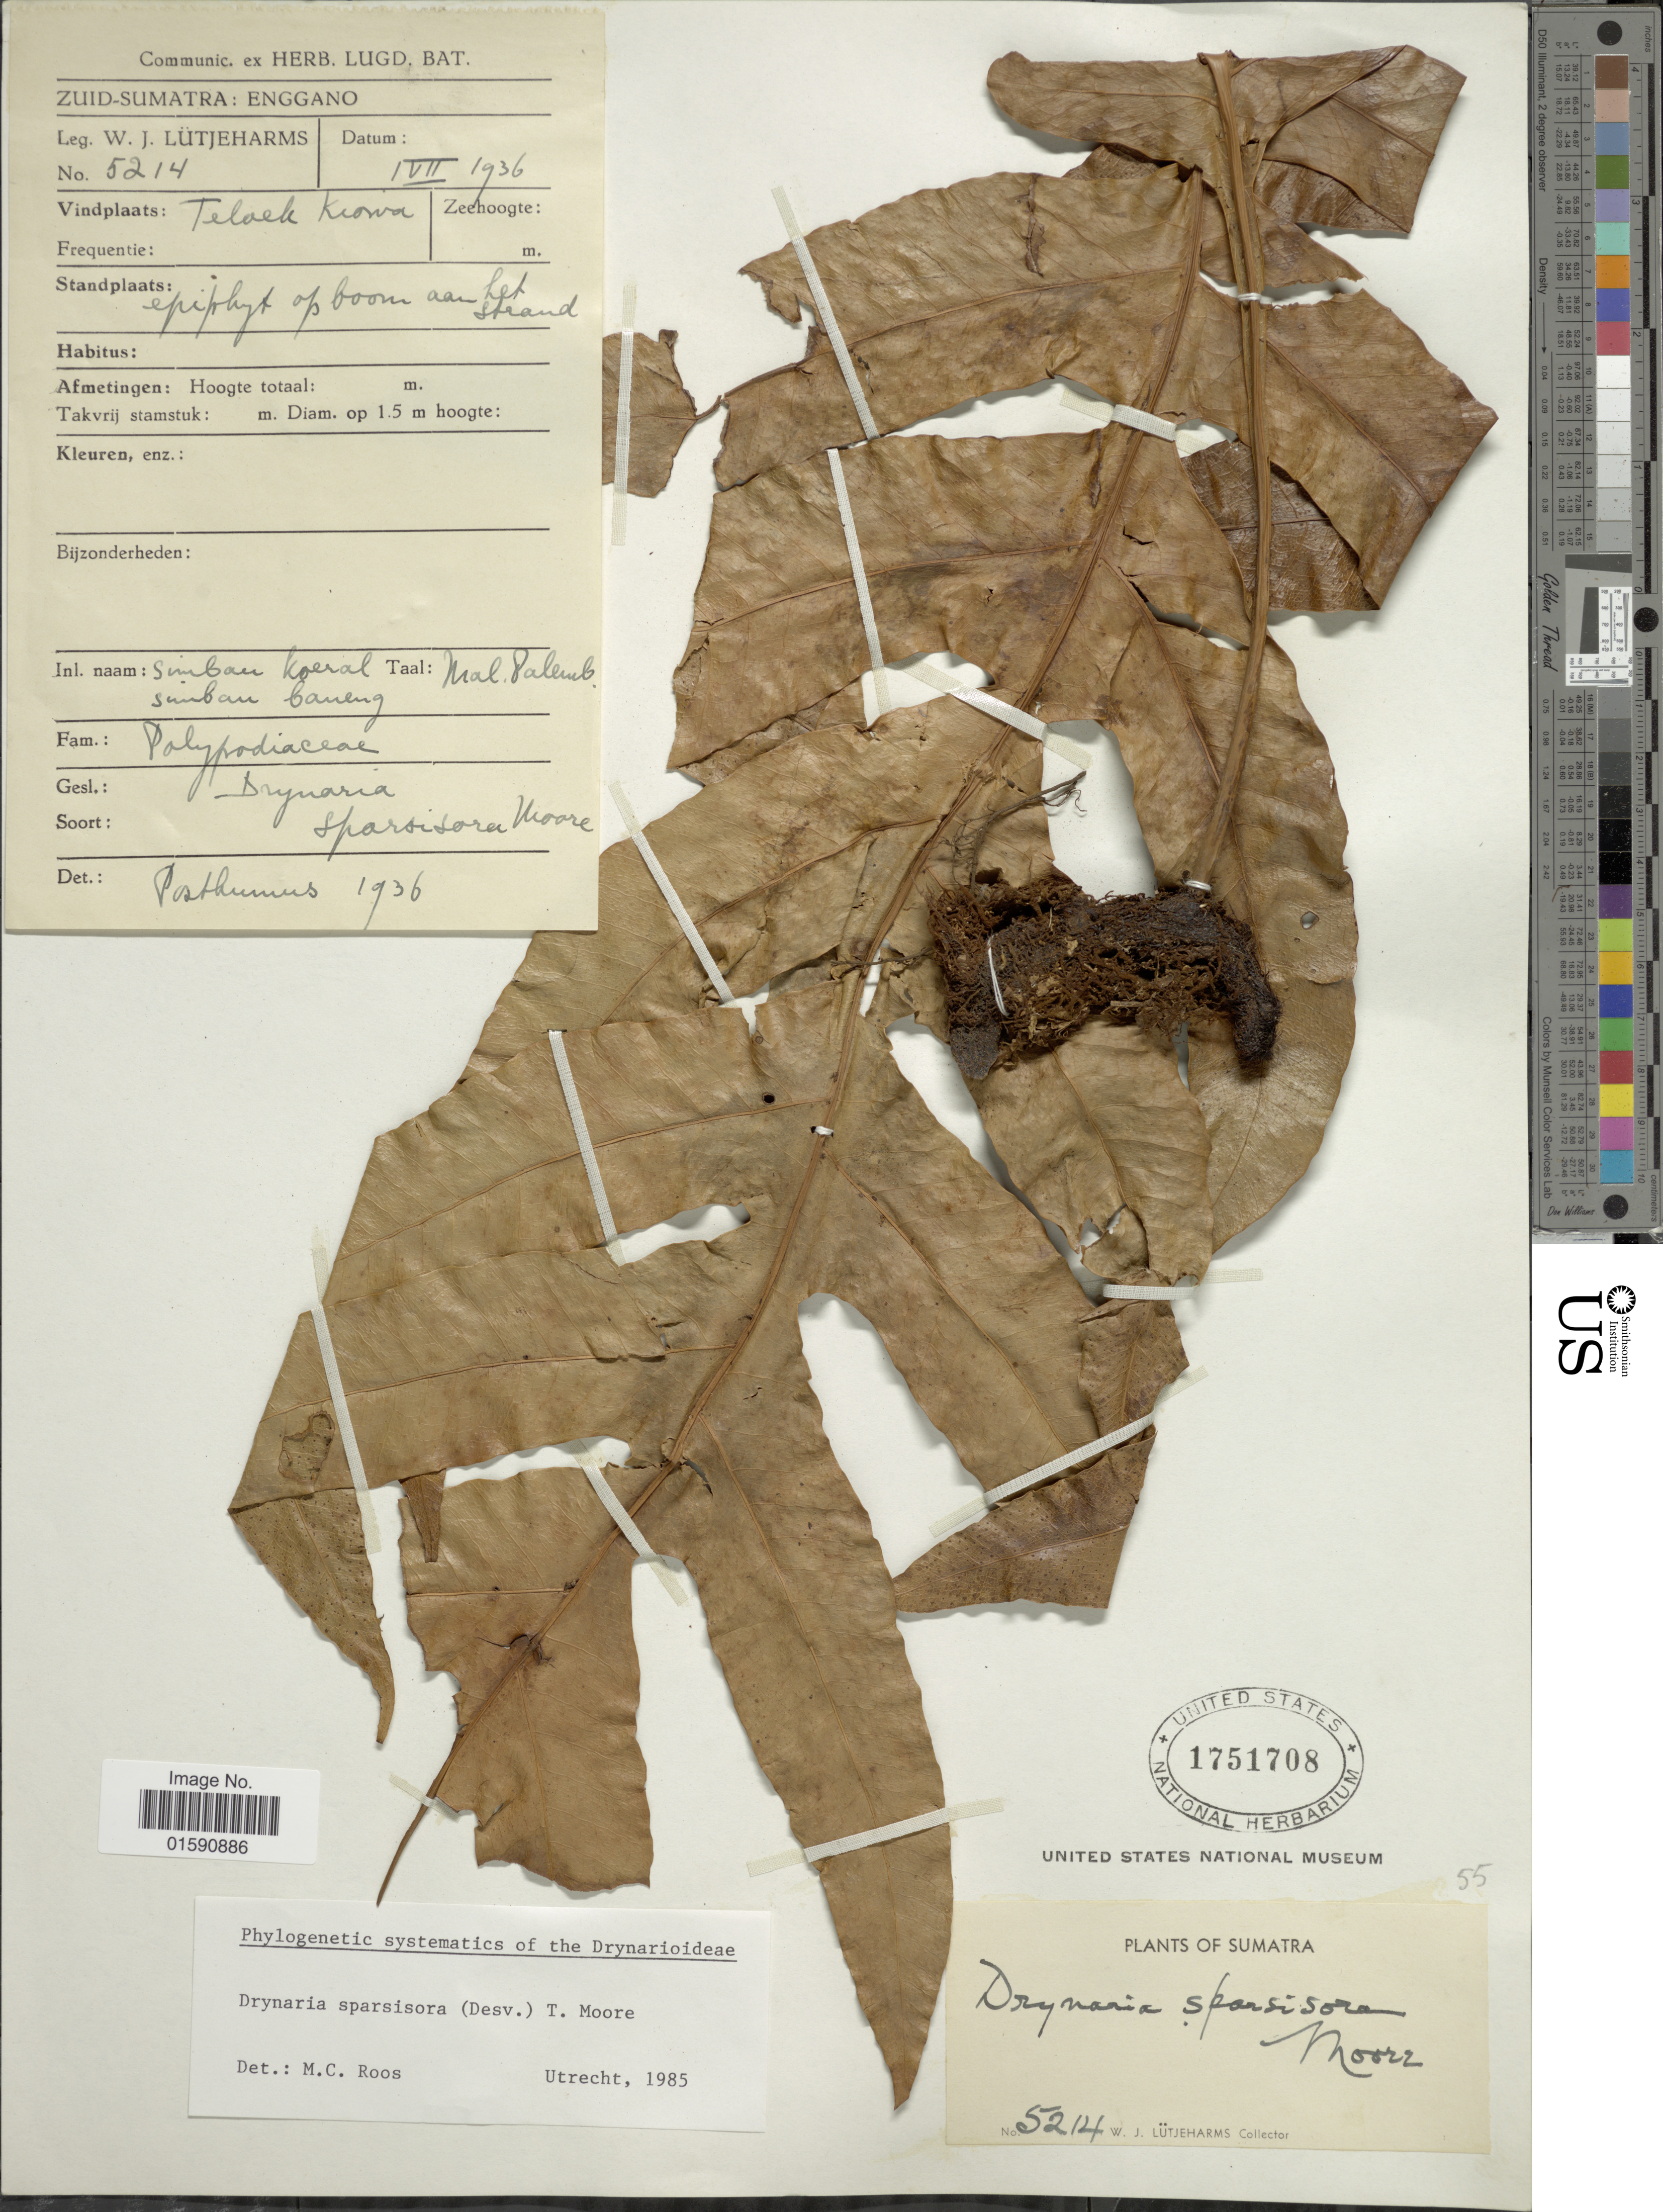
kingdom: Plantae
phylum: Tracheophyta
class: Polypodiopsida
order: Polypodiales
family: Polypodiaceae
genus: Drynaria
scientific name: Drynaria sparsisora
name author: (Desu.) T. Moore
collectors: W. Lütjeharms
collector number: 5214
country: Indonesia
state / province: Sumatra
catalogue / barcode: US 1751708